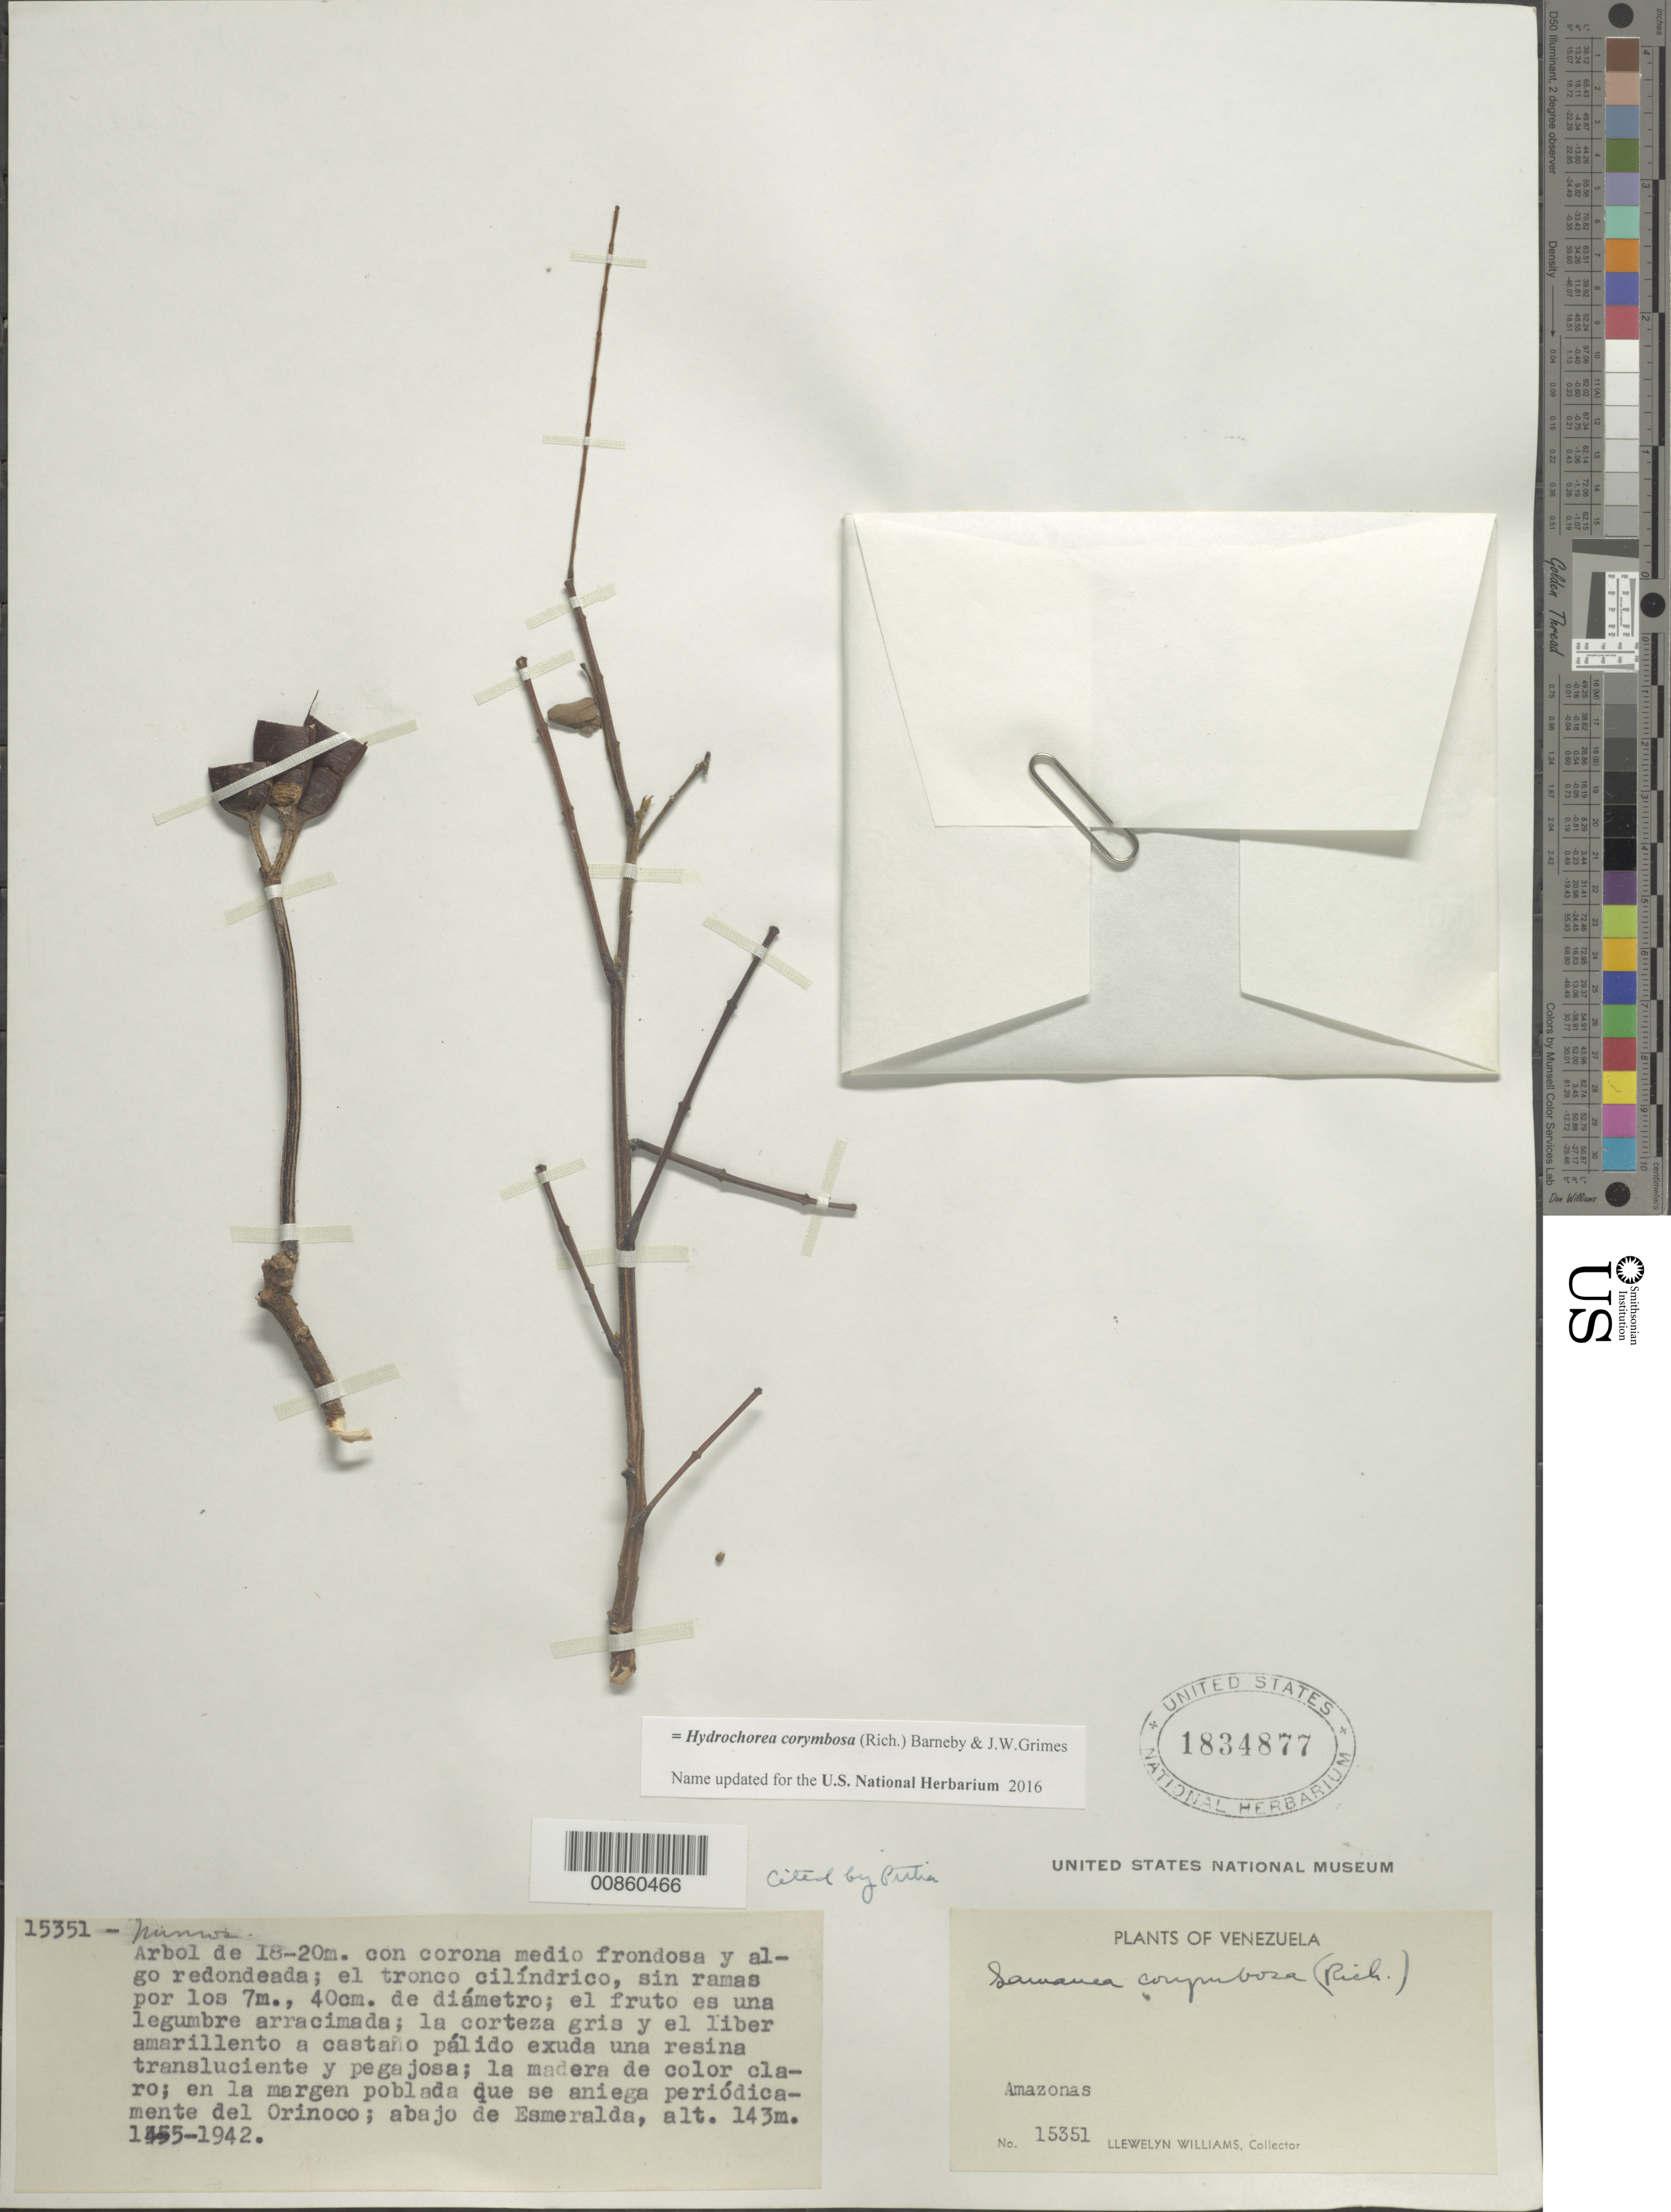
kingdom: Plantae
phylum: Tracheophyta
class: Magnoliopsida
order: Fabales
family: Fabaceae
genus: Hydrochorea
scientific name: Hydrochorea corymbosa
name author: (Rich.) Barneby & J.W. Grimes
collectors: Ll. Williams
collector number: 15351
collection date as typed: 14-May-42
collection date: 1942-05-14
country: Venezuela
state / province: Amazonas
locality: Esmeralda, Alto Orinoco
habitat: Margen poblada que se aniega periodicamente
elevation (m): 143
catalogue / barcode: US 1834877